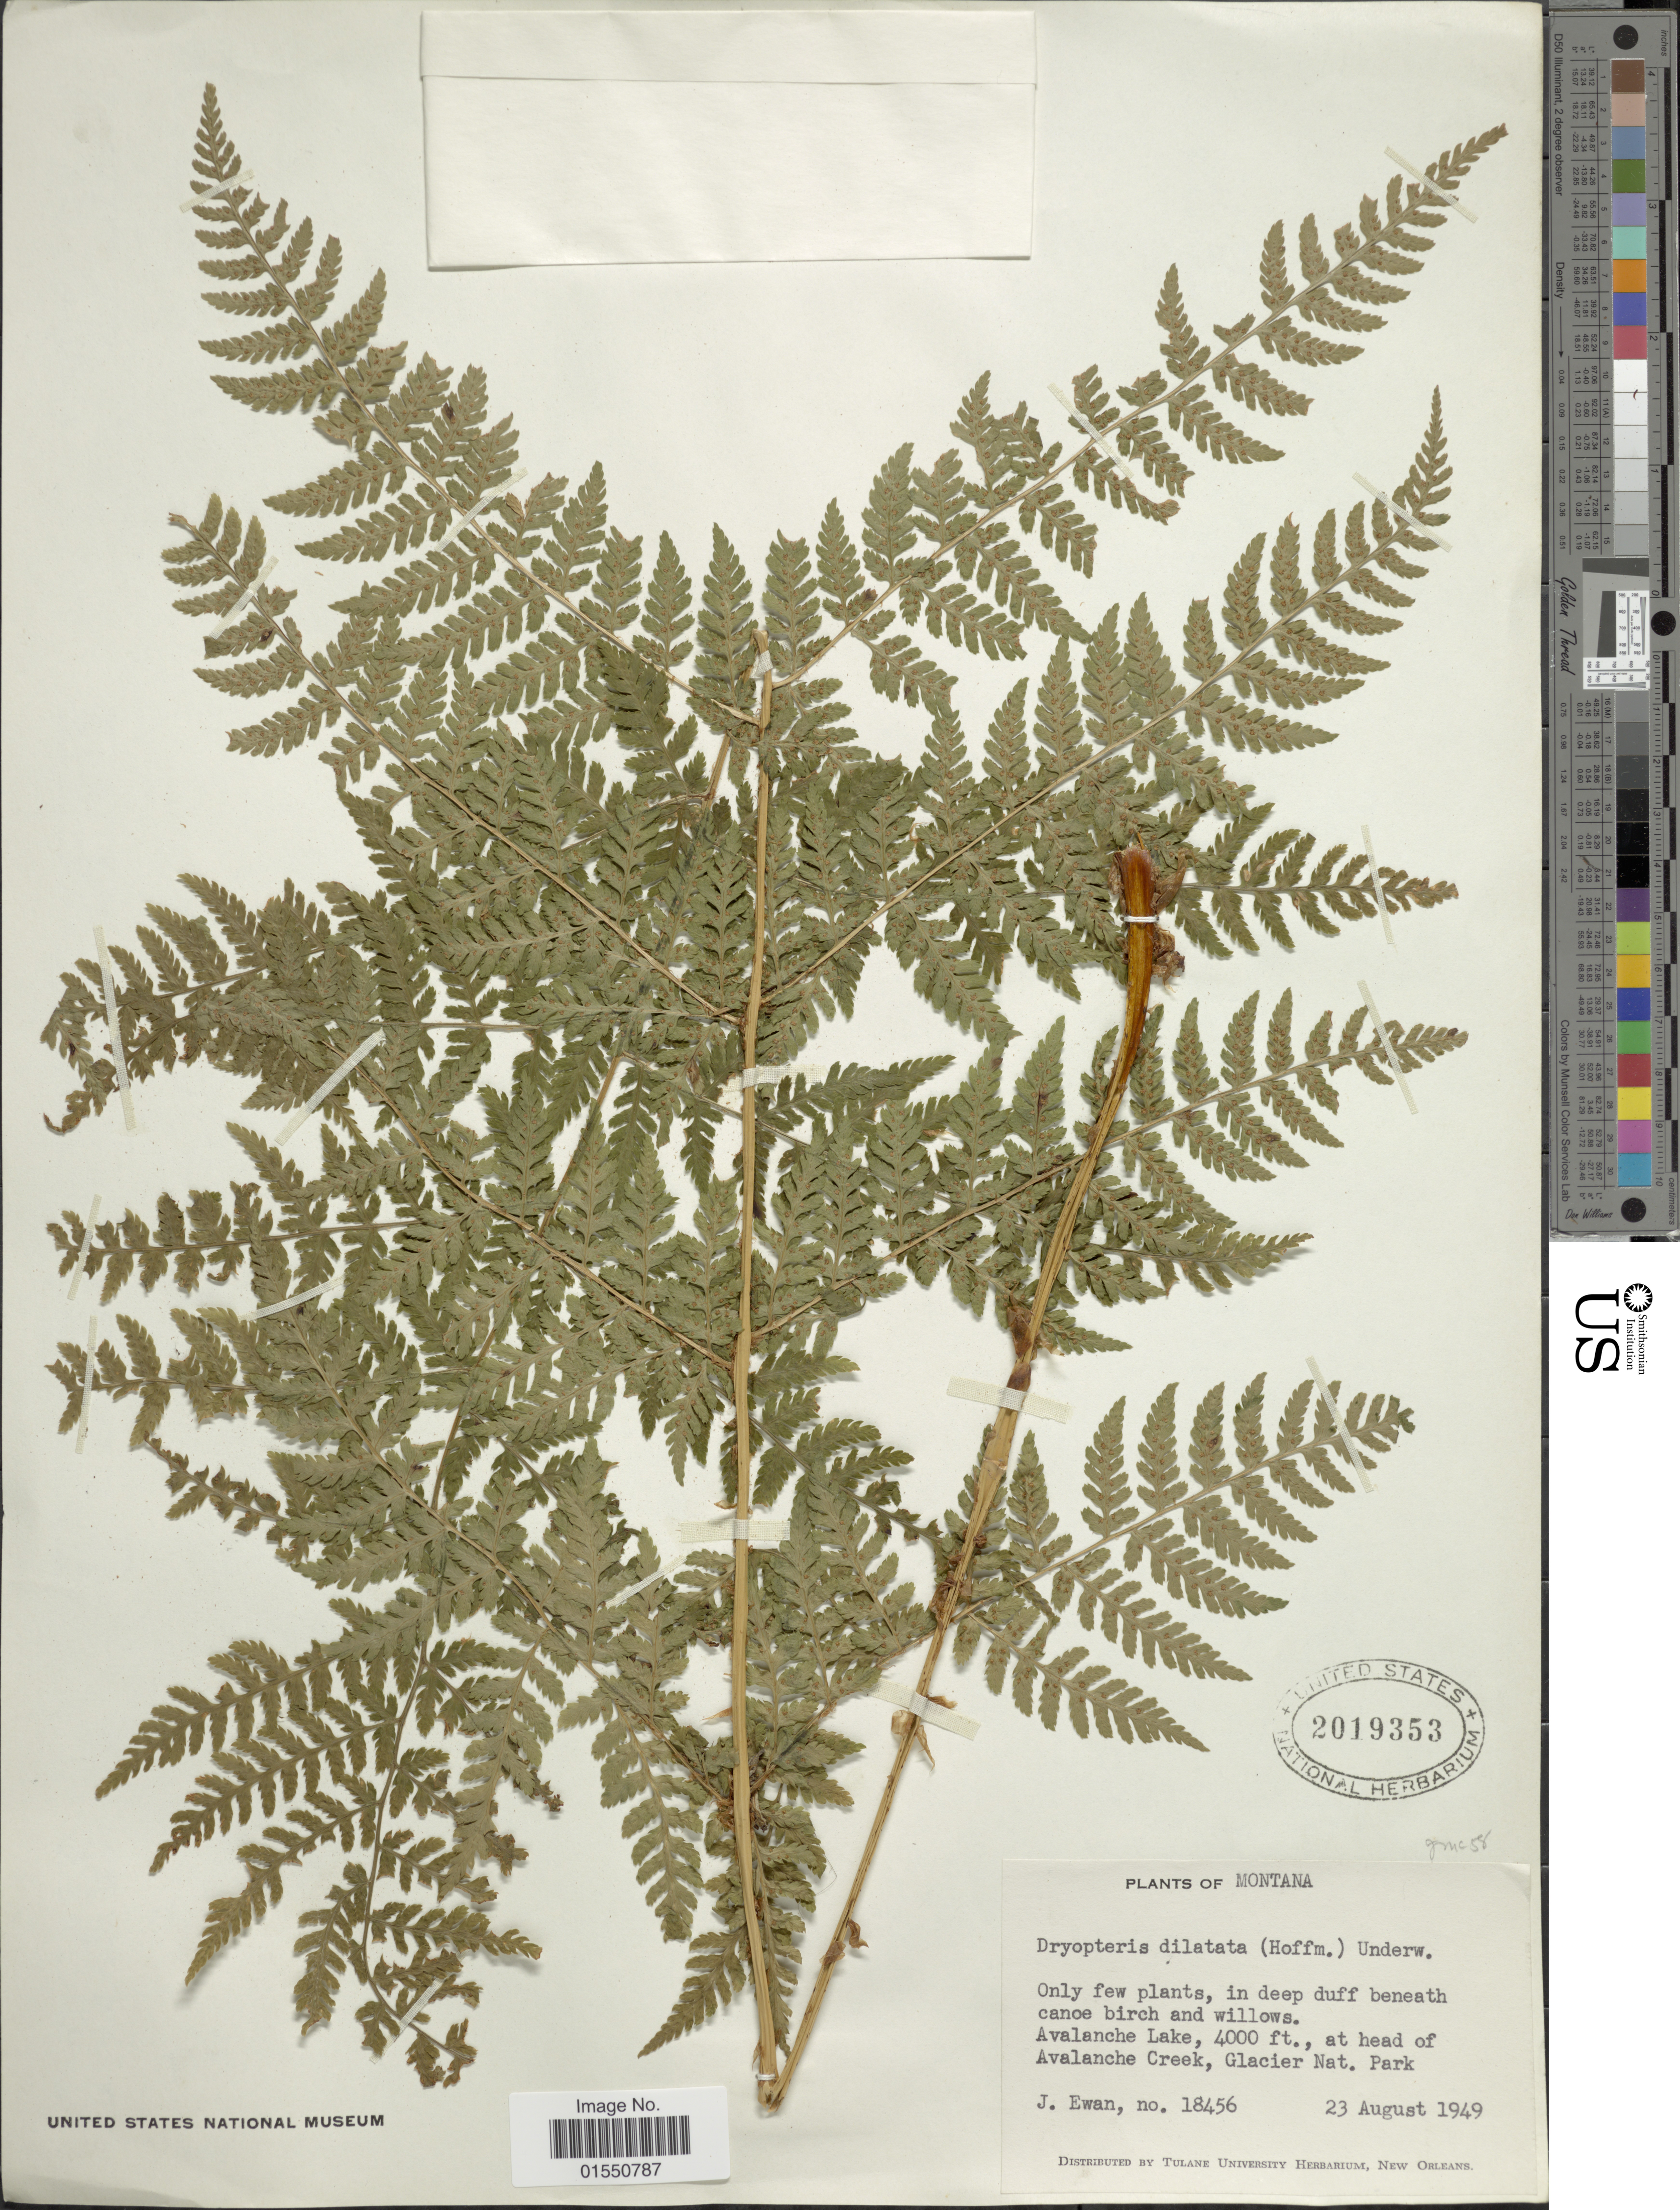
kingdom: Plantae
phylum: Tracheophyta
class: Polypodiopsida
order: Polypodiales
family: Dryopteridaceae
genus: Dryopteris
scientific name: Dryopteris expansa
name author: (C. Presl) Fraser-Jenk. & Jermy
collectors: J. A. Ewan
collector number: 18456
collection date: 1949-08-23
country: United States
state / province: Montana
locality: Only few plants, in deep duff beneath canoe birch and willows, Avalanche Lake, at head of Avalanche Creek, Glacies Nat. Park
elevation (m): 1219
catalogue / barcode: US 2019353